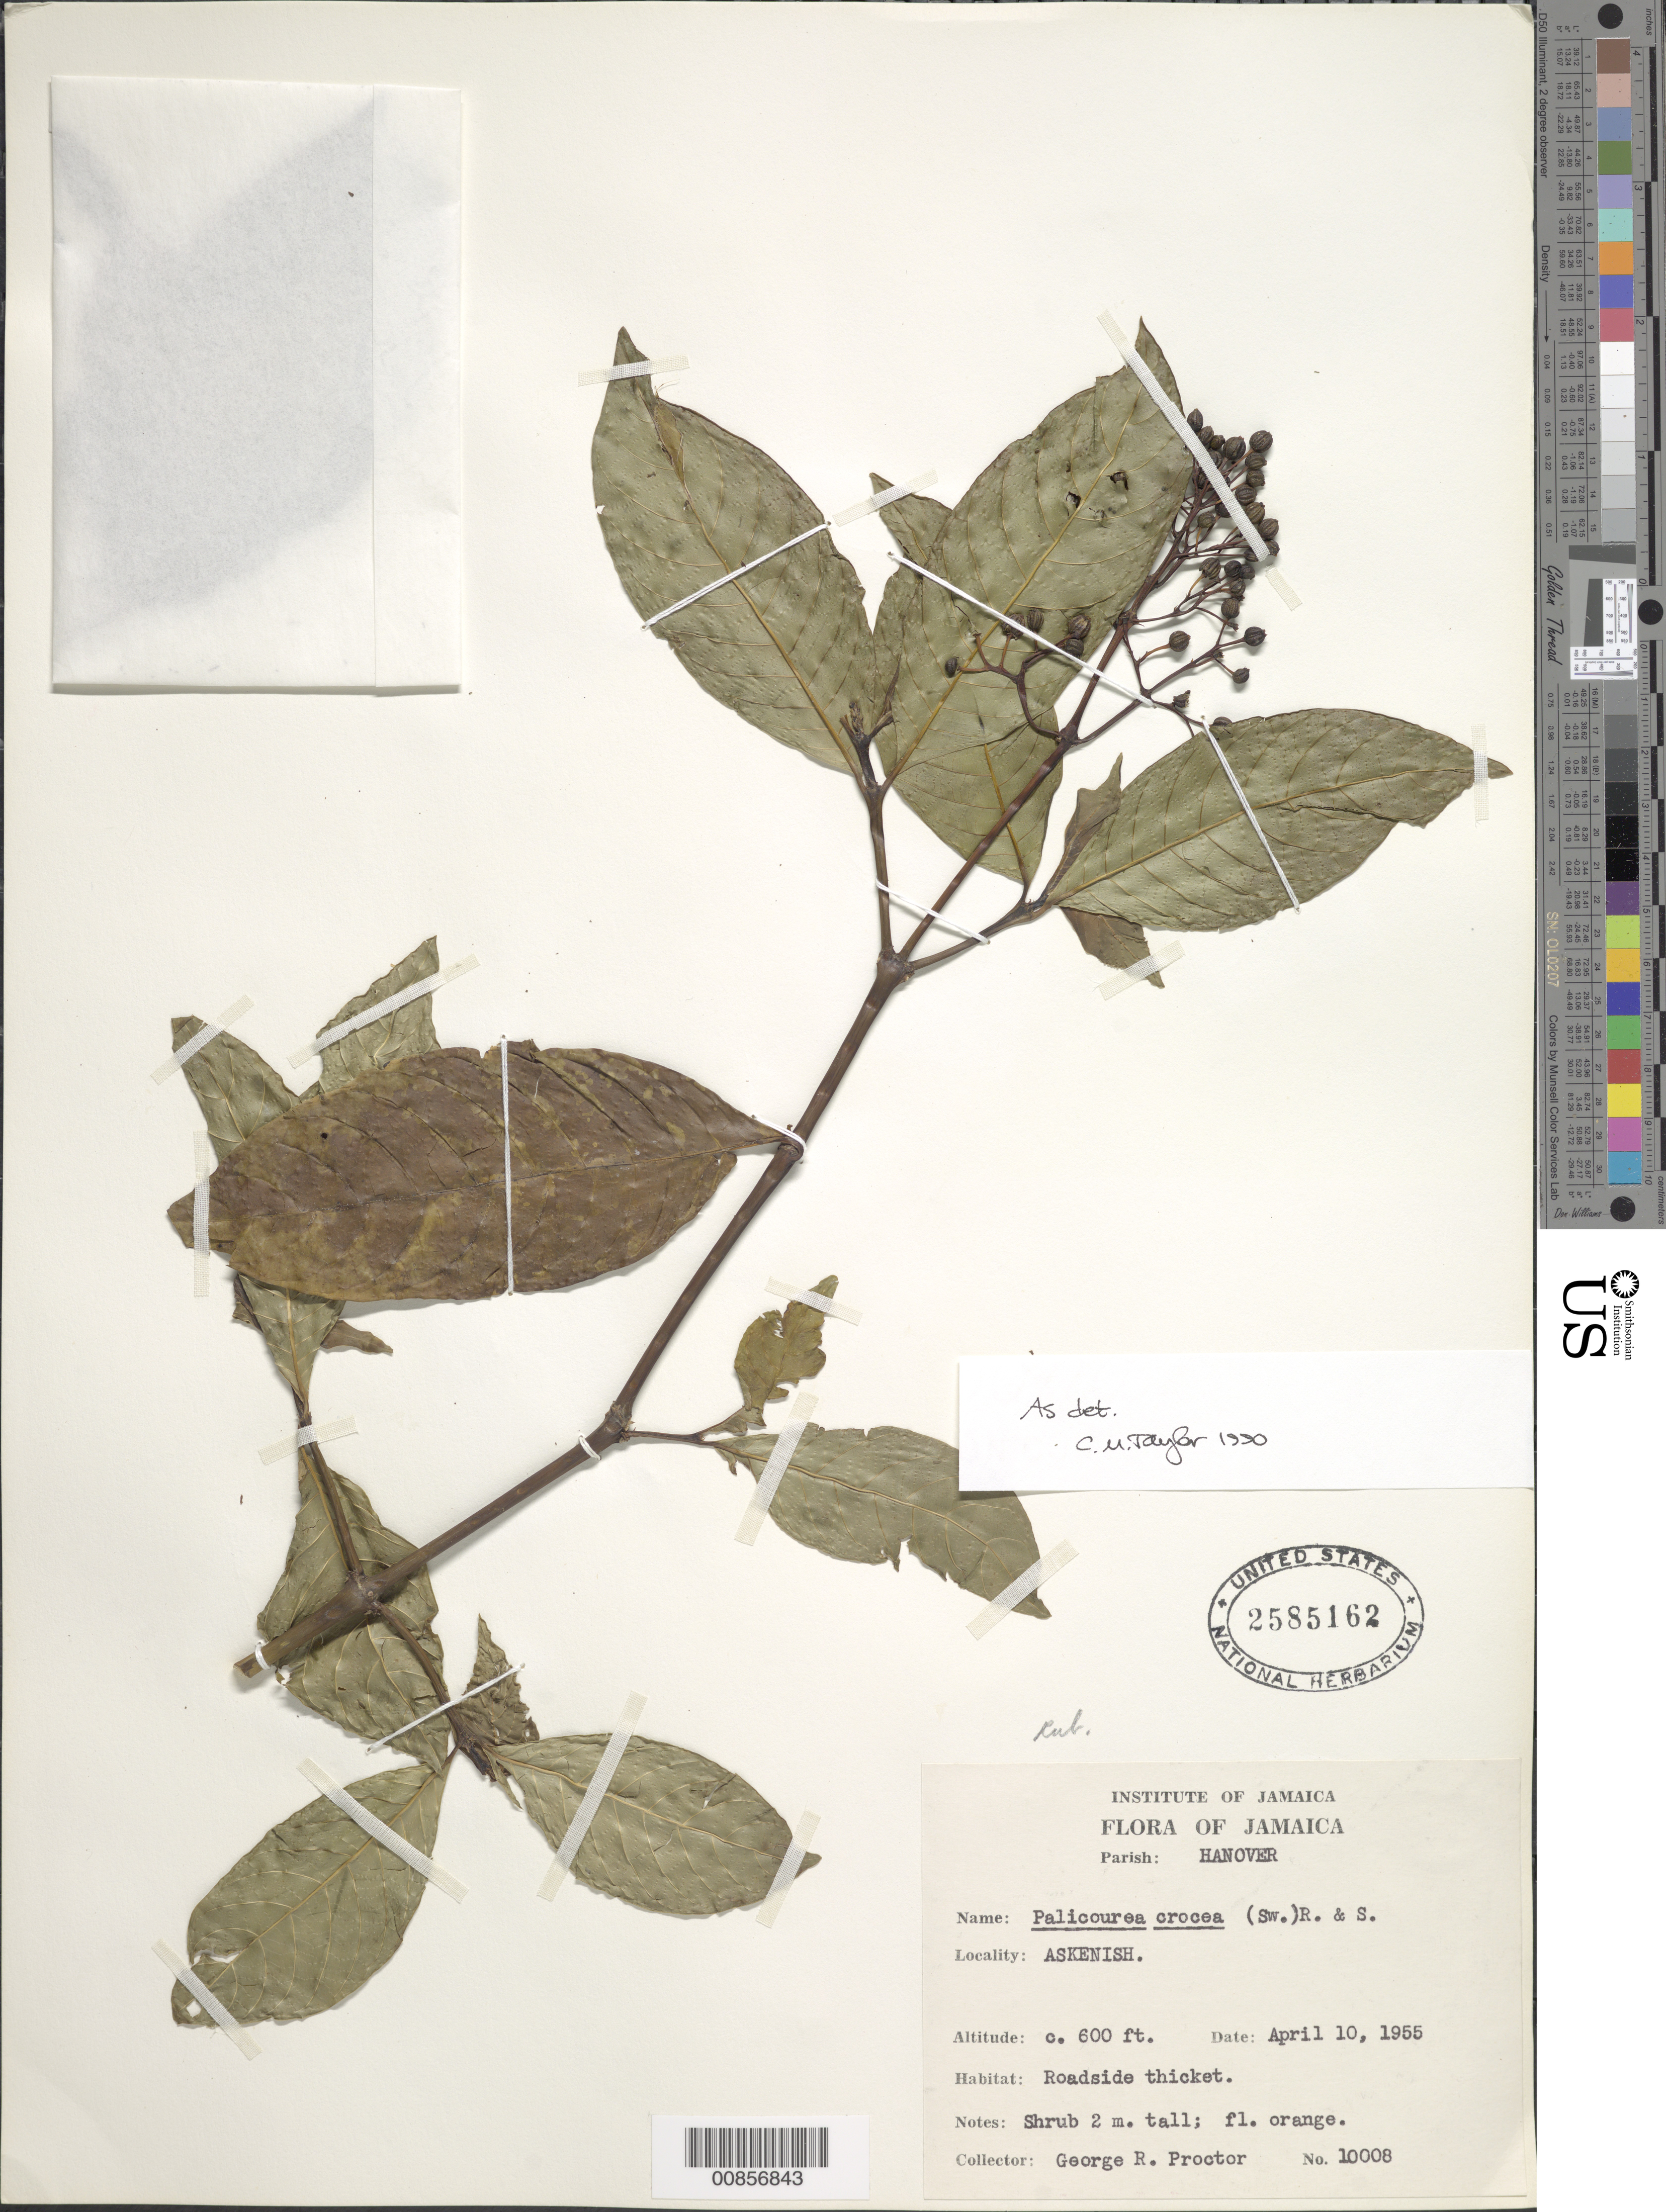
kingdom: Plantae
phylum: Tracheophyta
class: Magnoliopsida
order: Gentianales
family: Rubiaceae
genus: Palicourea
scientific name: Palicourea crocea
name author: (Sw.) Schult.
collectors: G. R. Proctor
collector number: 10008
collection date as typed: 10 Apr 1955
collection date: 1955-04-10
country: Jamaica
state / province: Hanover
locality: Askenish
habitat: Roadside thicket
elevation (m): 183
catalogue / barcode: US 2585162